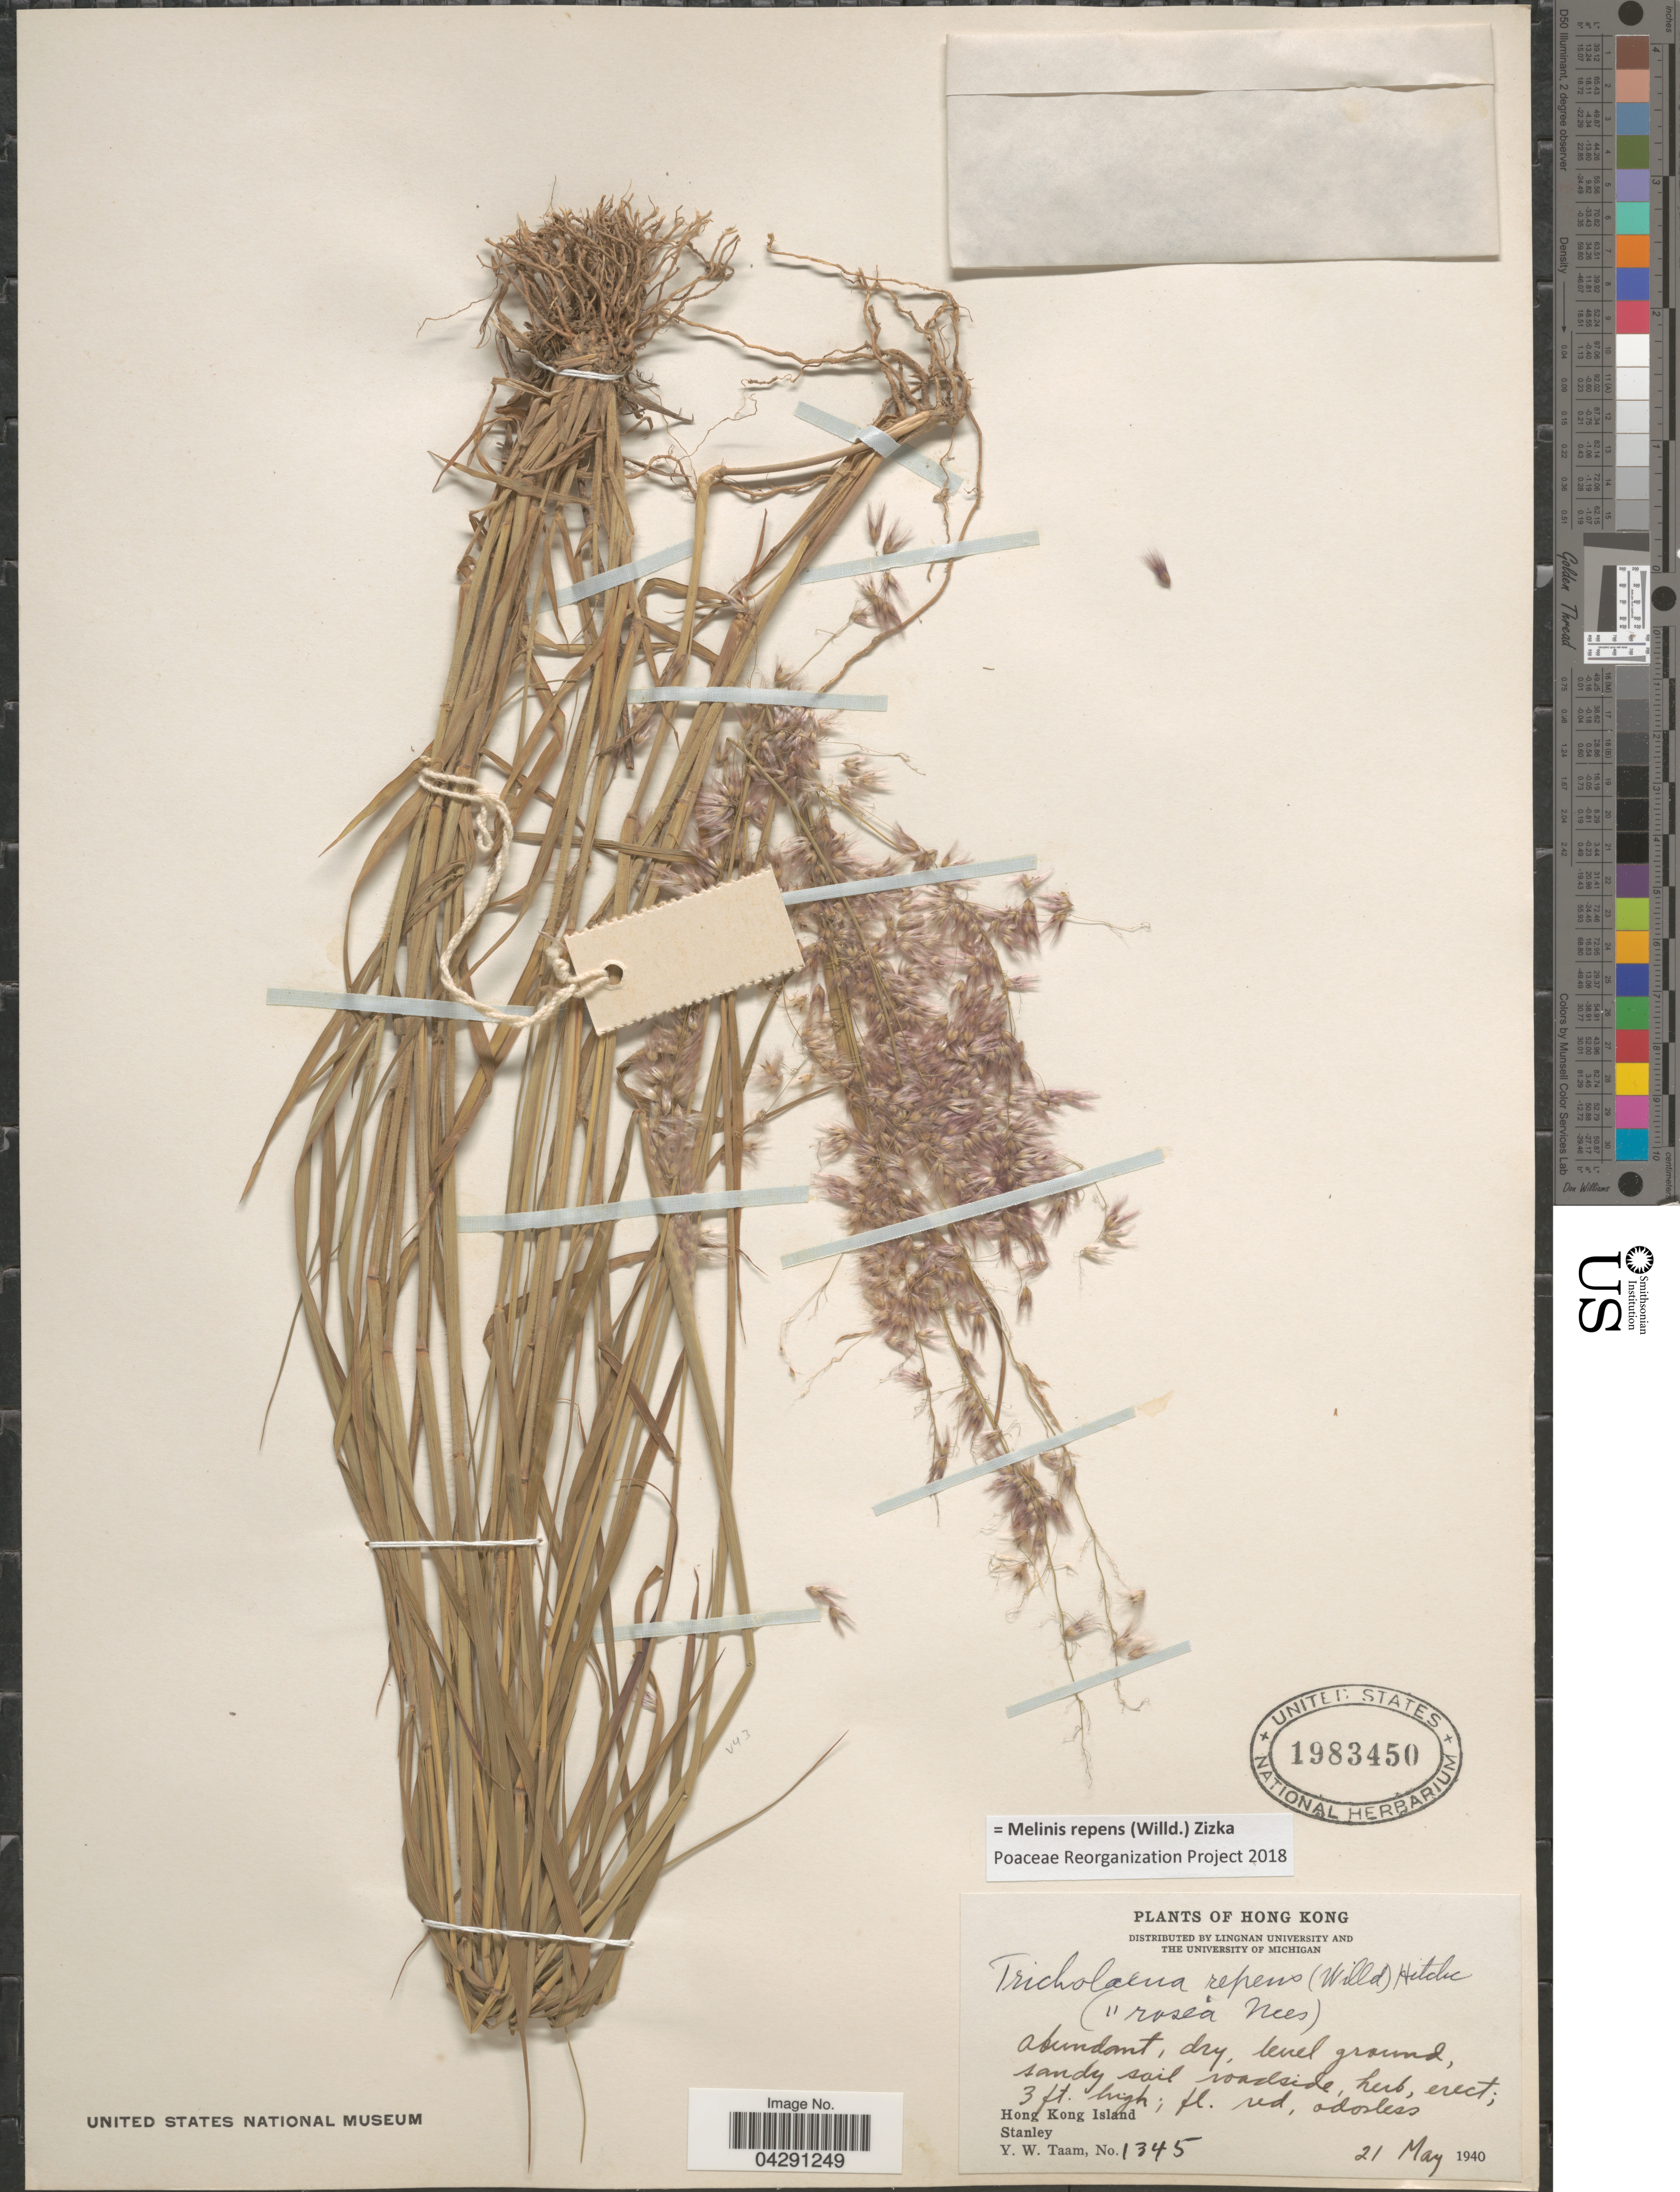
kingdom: Plantae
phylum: Tracheophyta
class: Liliopsida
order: Poales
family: Poaceae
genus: Melinis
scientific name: Melinis repens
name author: (Willd.) Zizka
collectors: Y. W. Taam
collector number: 1345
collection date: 1940-05-21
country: China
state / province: Hong Kong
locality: Hong Kong Island. Stanley.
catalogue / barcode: US 1983450